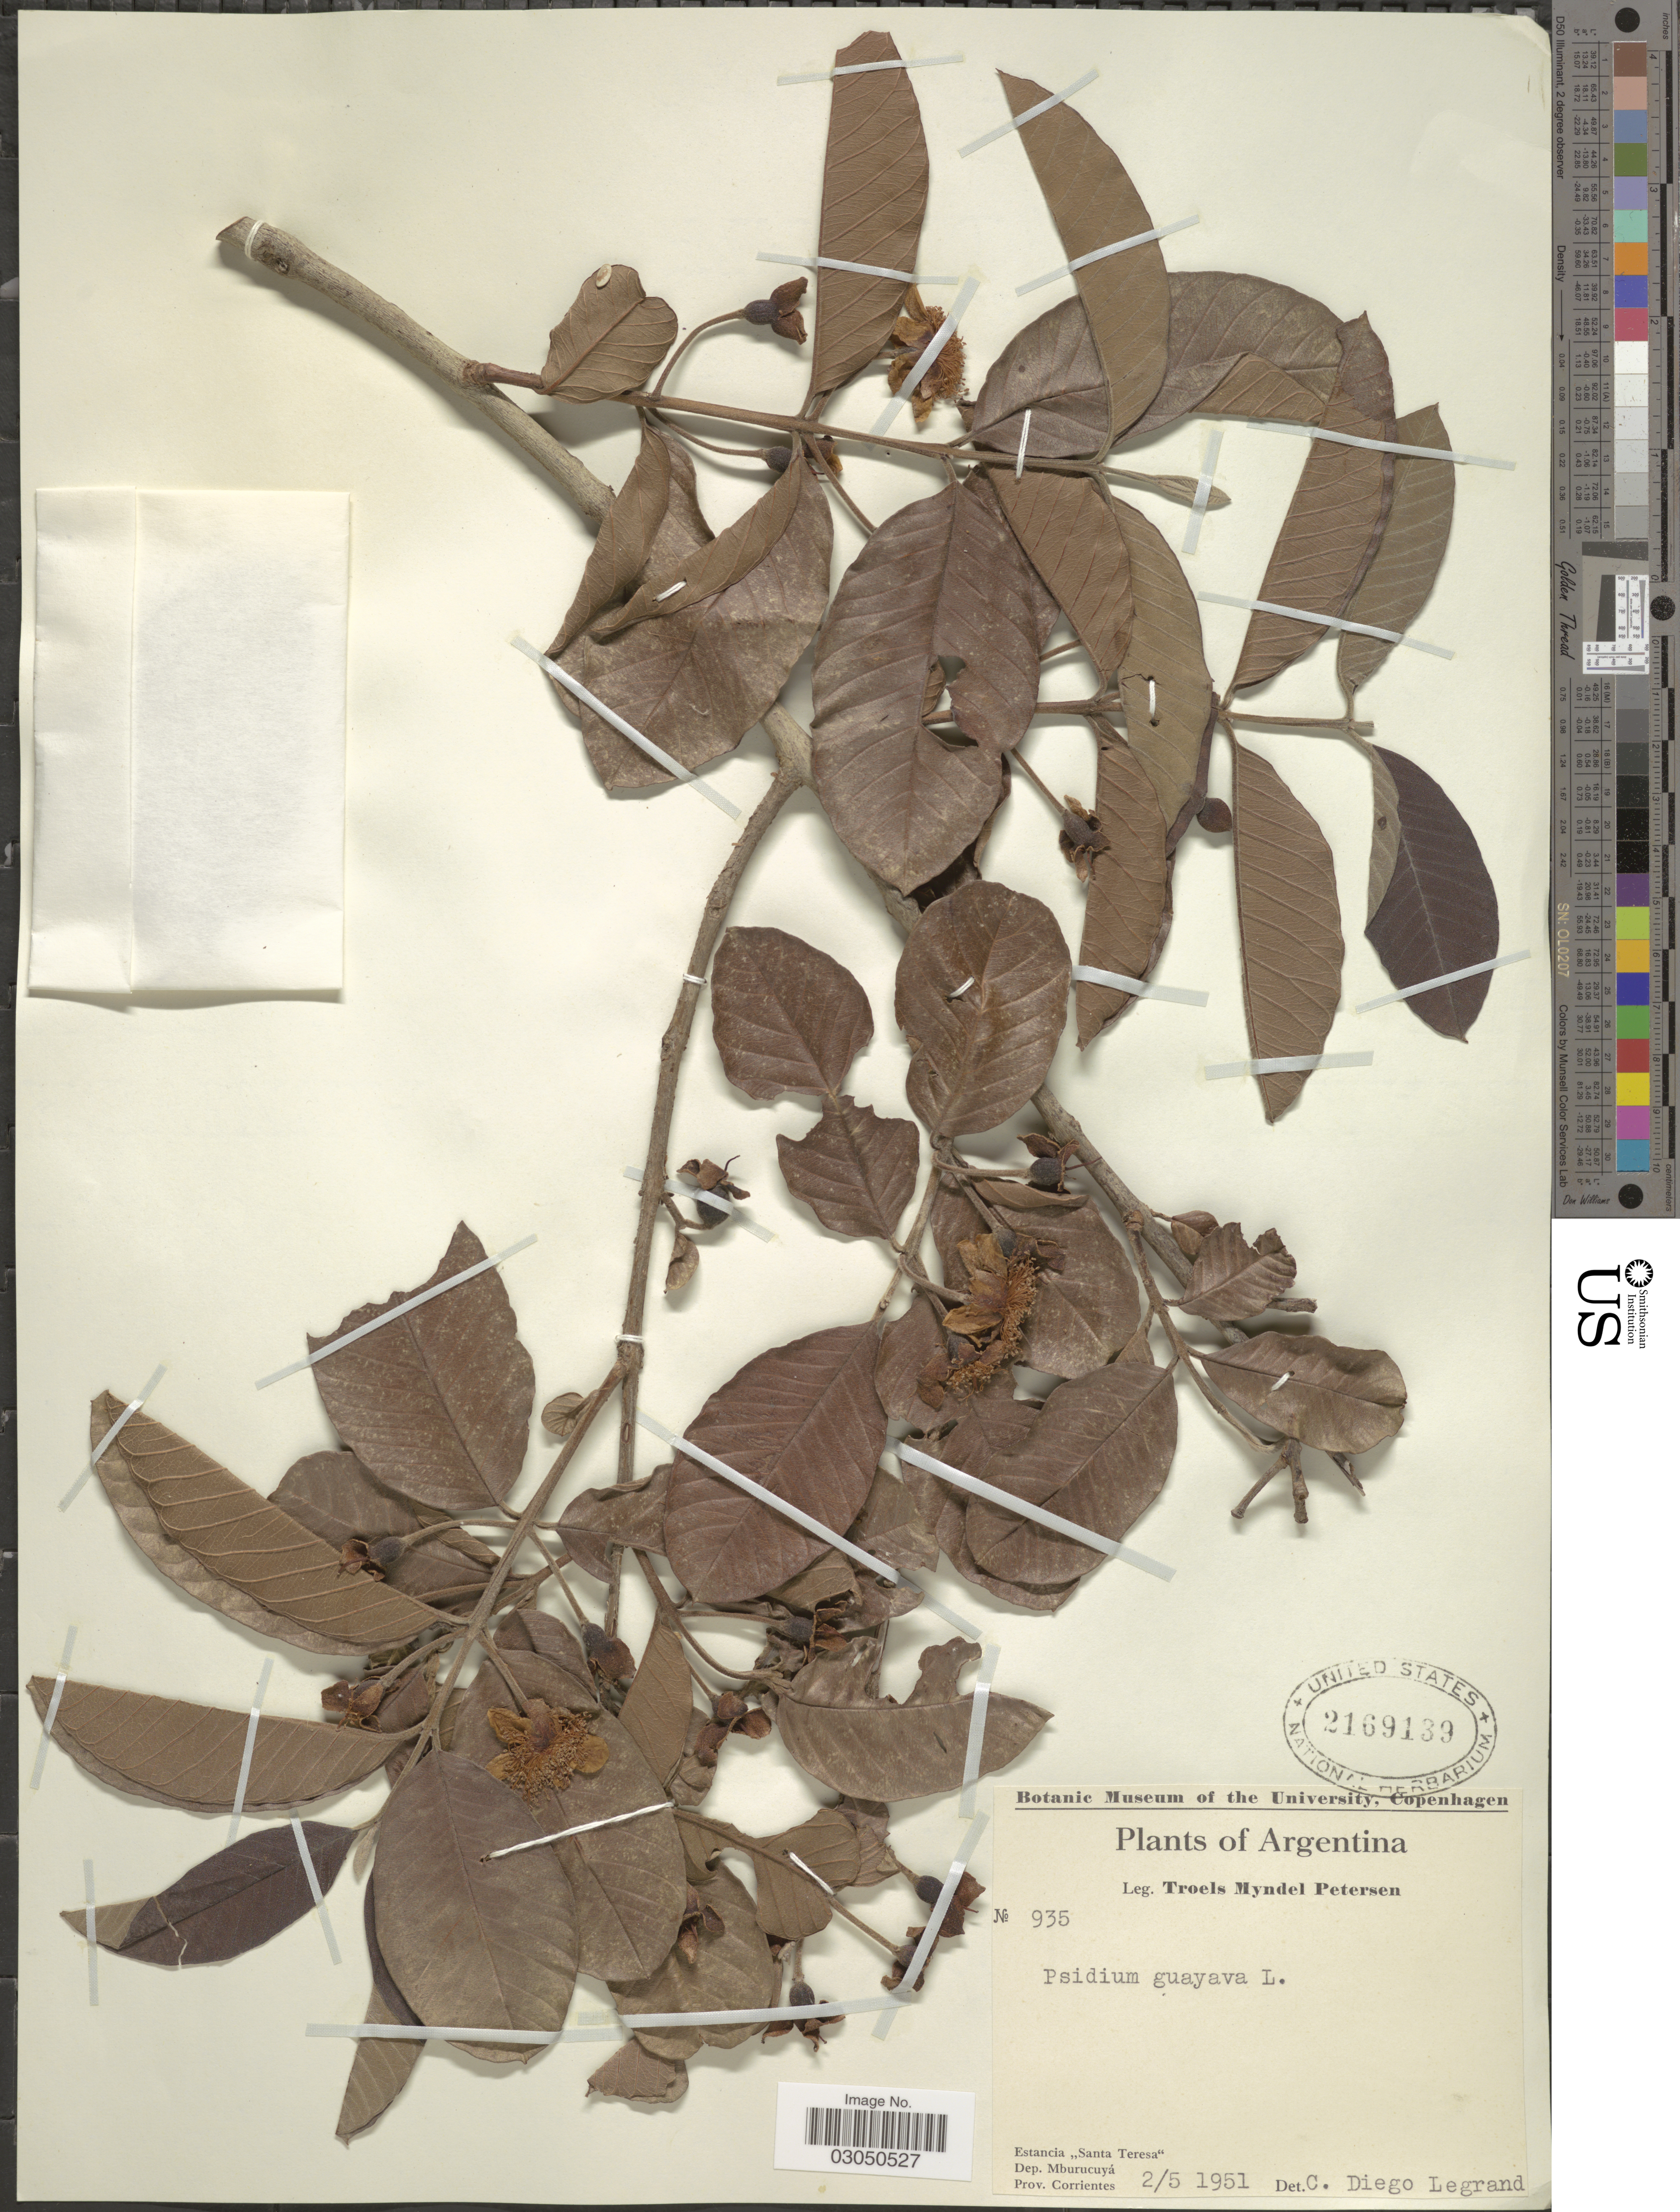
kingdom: Plantae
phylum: Tracheophyta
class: Magnoliopsida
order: Myrtales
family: Myrtaceae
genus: Psidium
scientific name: Psidium guajava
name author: L.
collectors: T. M. Petersen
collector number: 935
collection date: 1951-05-02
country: Argentina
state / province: Corrientes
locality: Estancia "Santa Teresa". Dep. Mburucuyá. Prov. Corrientes.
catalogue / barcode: US 2169139